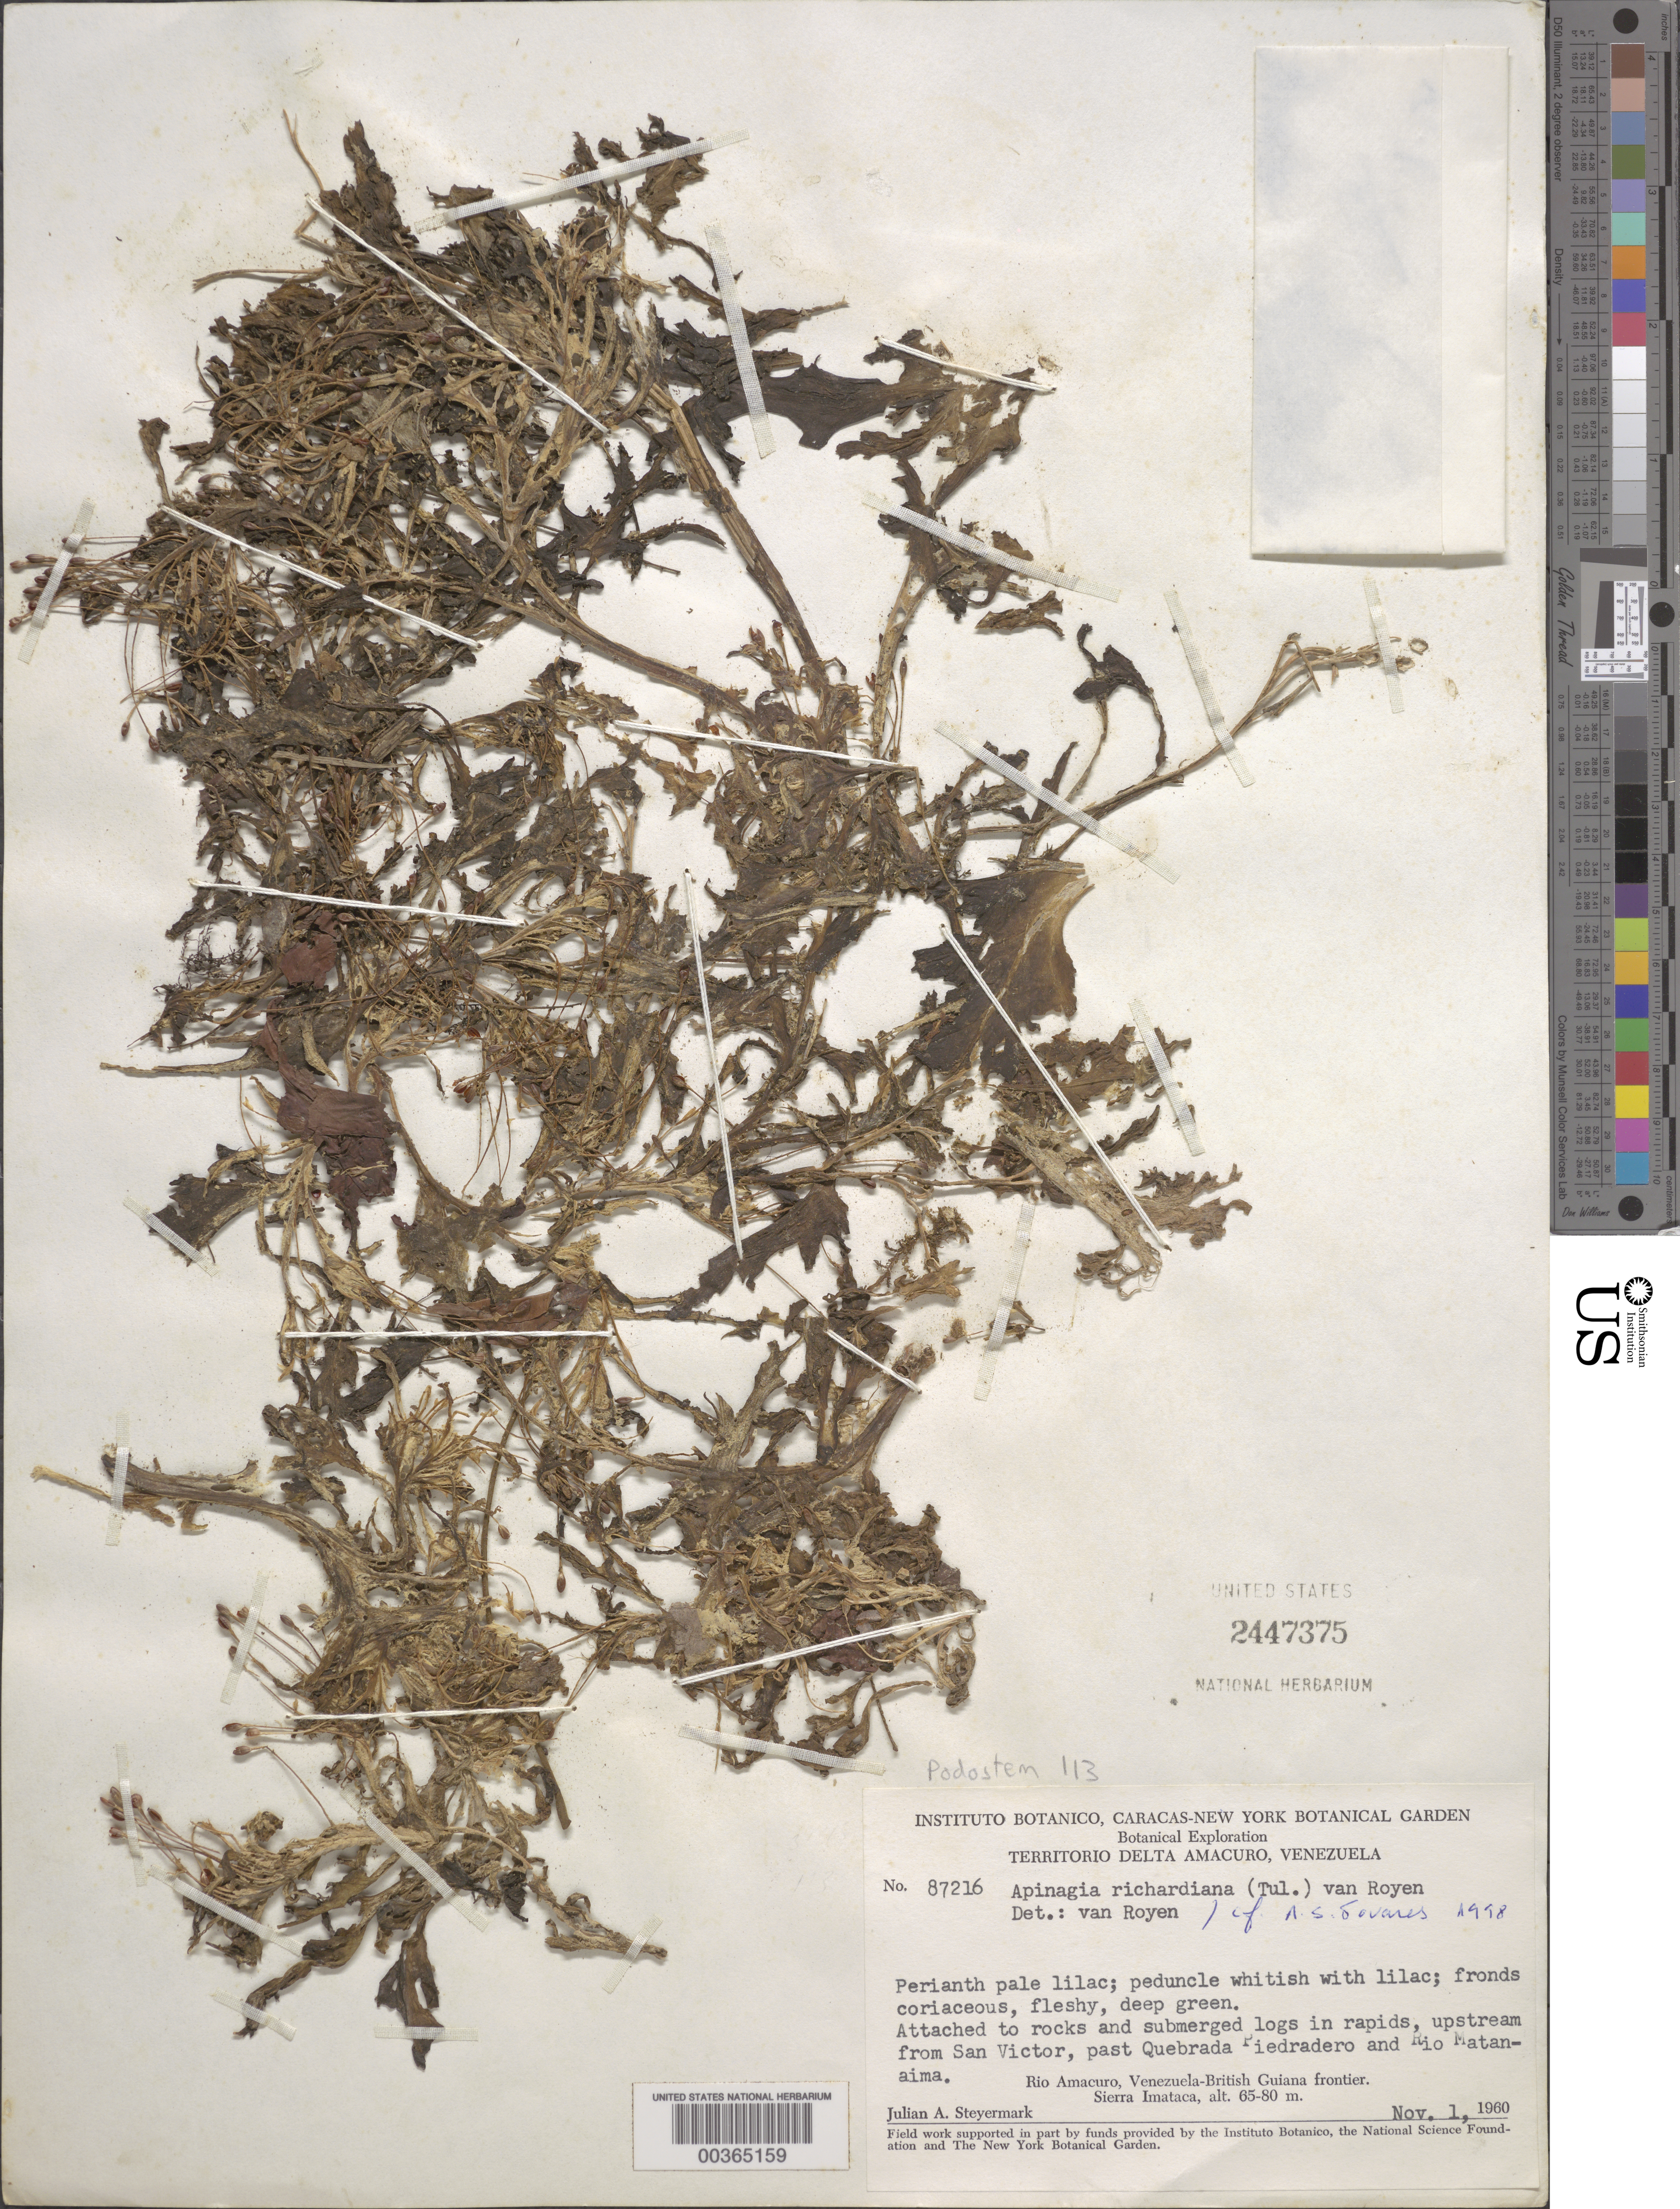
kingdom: Plantae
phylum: Tracheophyta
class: Magnoliopsida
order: Malpighiales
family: Podostemaceae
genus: Apinagia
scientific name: Apinagia richardiana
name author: (Tul.) P. Royen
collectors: J. Steyermark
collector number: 90536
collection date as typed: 01 Nov 1960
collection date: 1960-11-01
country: Venezuela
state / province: Delta Amacuro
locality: Upstream from san victor, past quebrada piedradero and rio matanaima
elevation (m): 65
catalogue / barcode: US 2447375